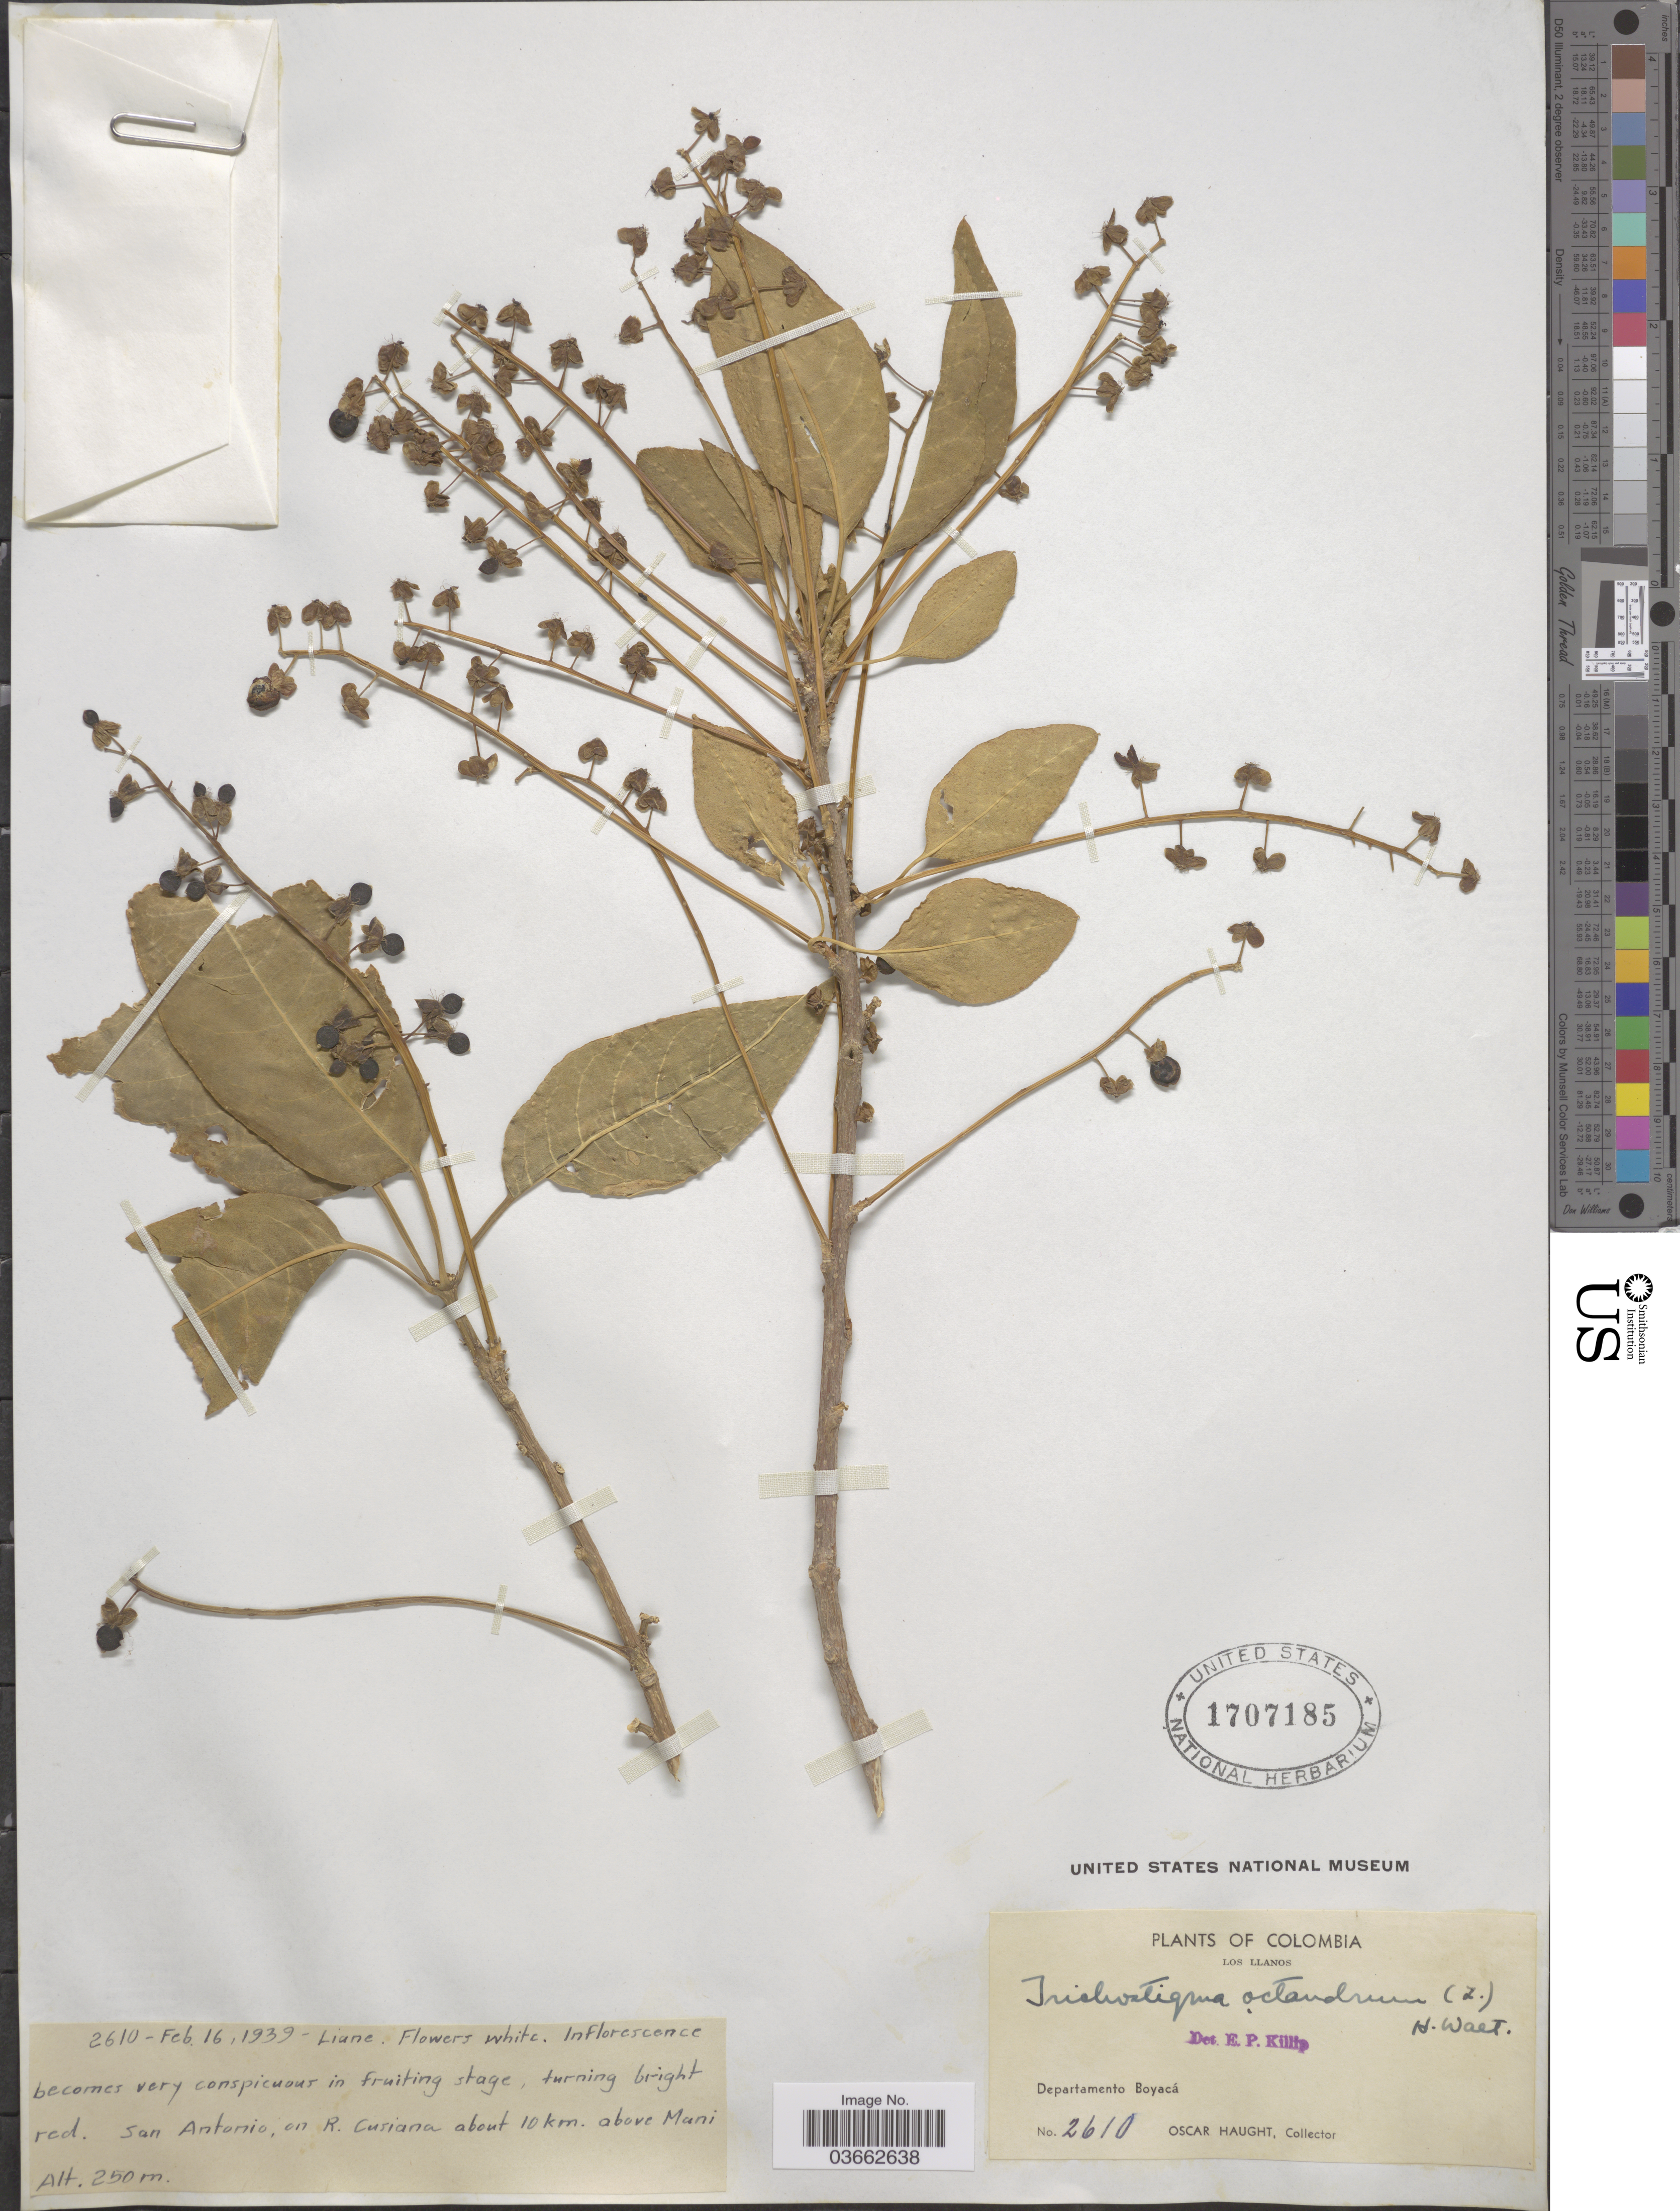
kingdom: Plantae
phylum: Tracheophyta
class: Magnoliopsida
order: Caryophyllales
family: Phytolaccaceae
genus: Trichostigma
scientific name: Trichostigma octandrum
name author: (L.) H. Walter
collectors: O. L. Haught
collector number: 2610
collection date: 1939-02-16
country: Colombia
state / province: Boyacá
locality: San Antonio, on R. Cusiana about 10 km. above Mani. Los Llanos. Departamento Boyacá.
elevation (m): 250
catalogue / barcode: US 1707185